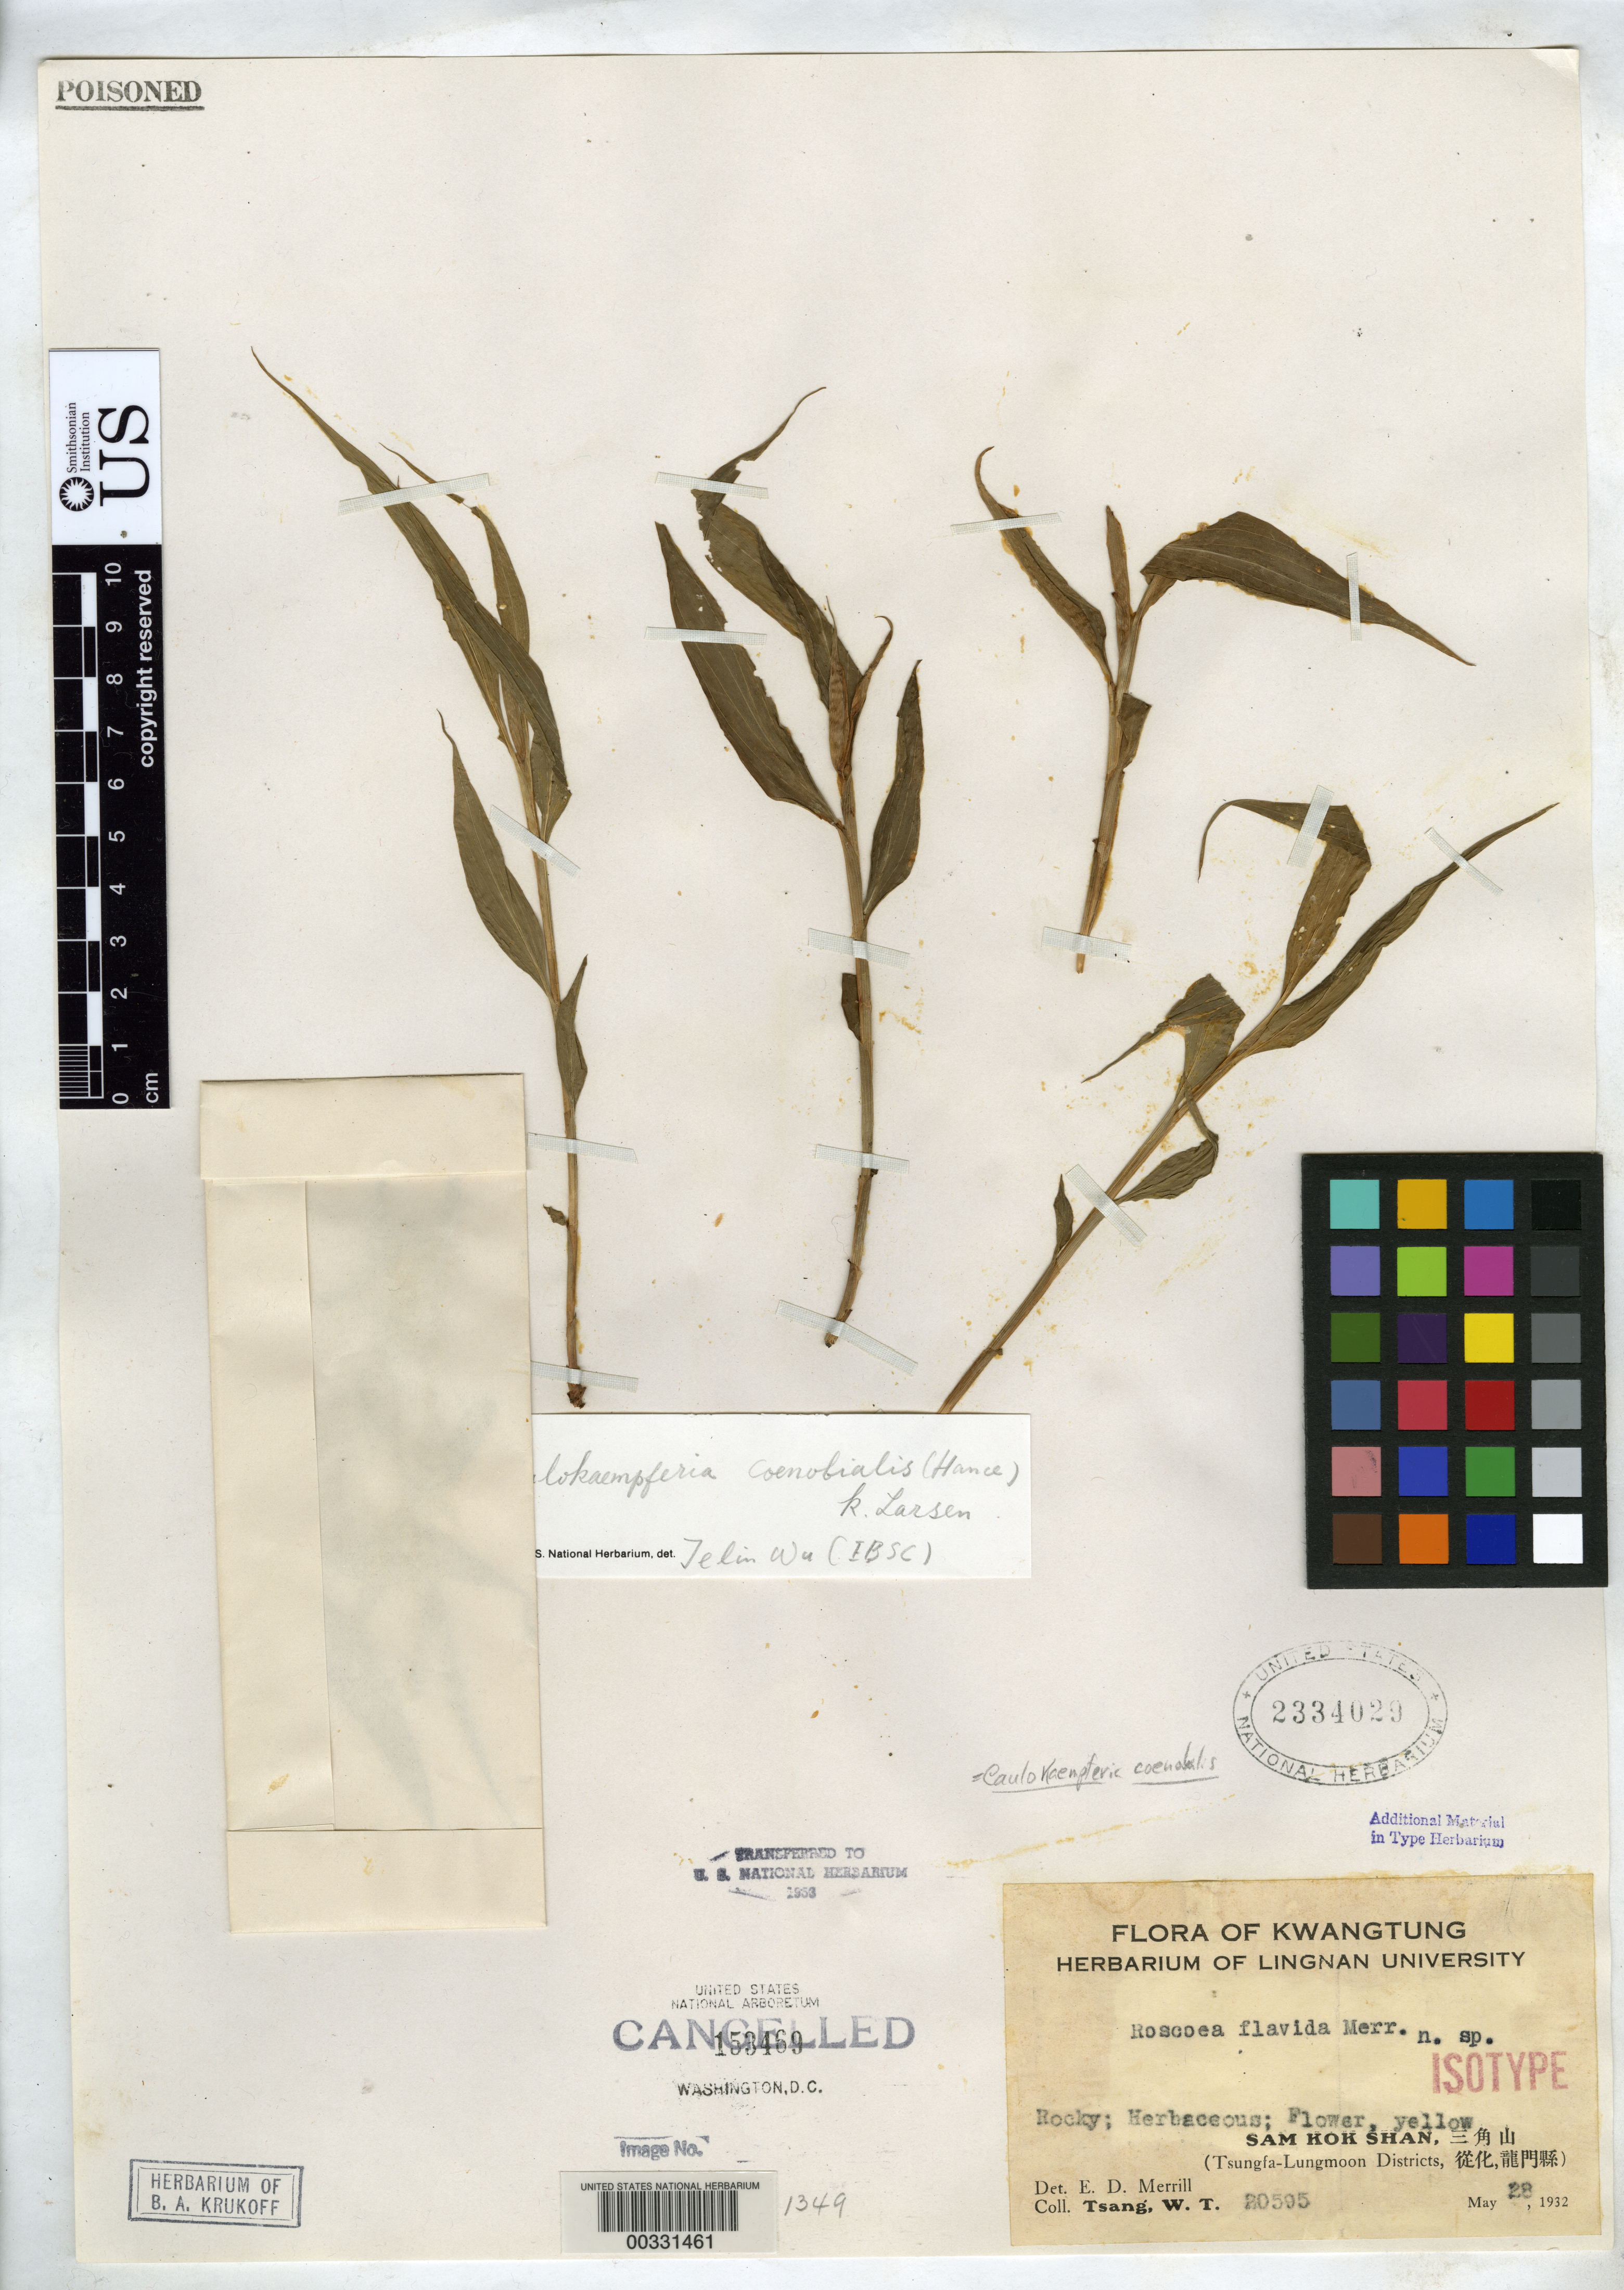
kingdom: Plantae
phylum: Tracheophyta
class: Liliopsida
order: Zingiberales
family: Zingiberaceae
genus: Roscoea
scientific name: Roscoea flava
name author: Merr.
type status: Isotype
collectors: W. T. Tsang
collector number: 20595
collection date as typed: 28 May 1932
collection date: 1932-05-28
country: China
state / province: Guangdong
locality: Sam Kok Shan.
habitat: Rocky.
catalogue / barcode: US 2334029